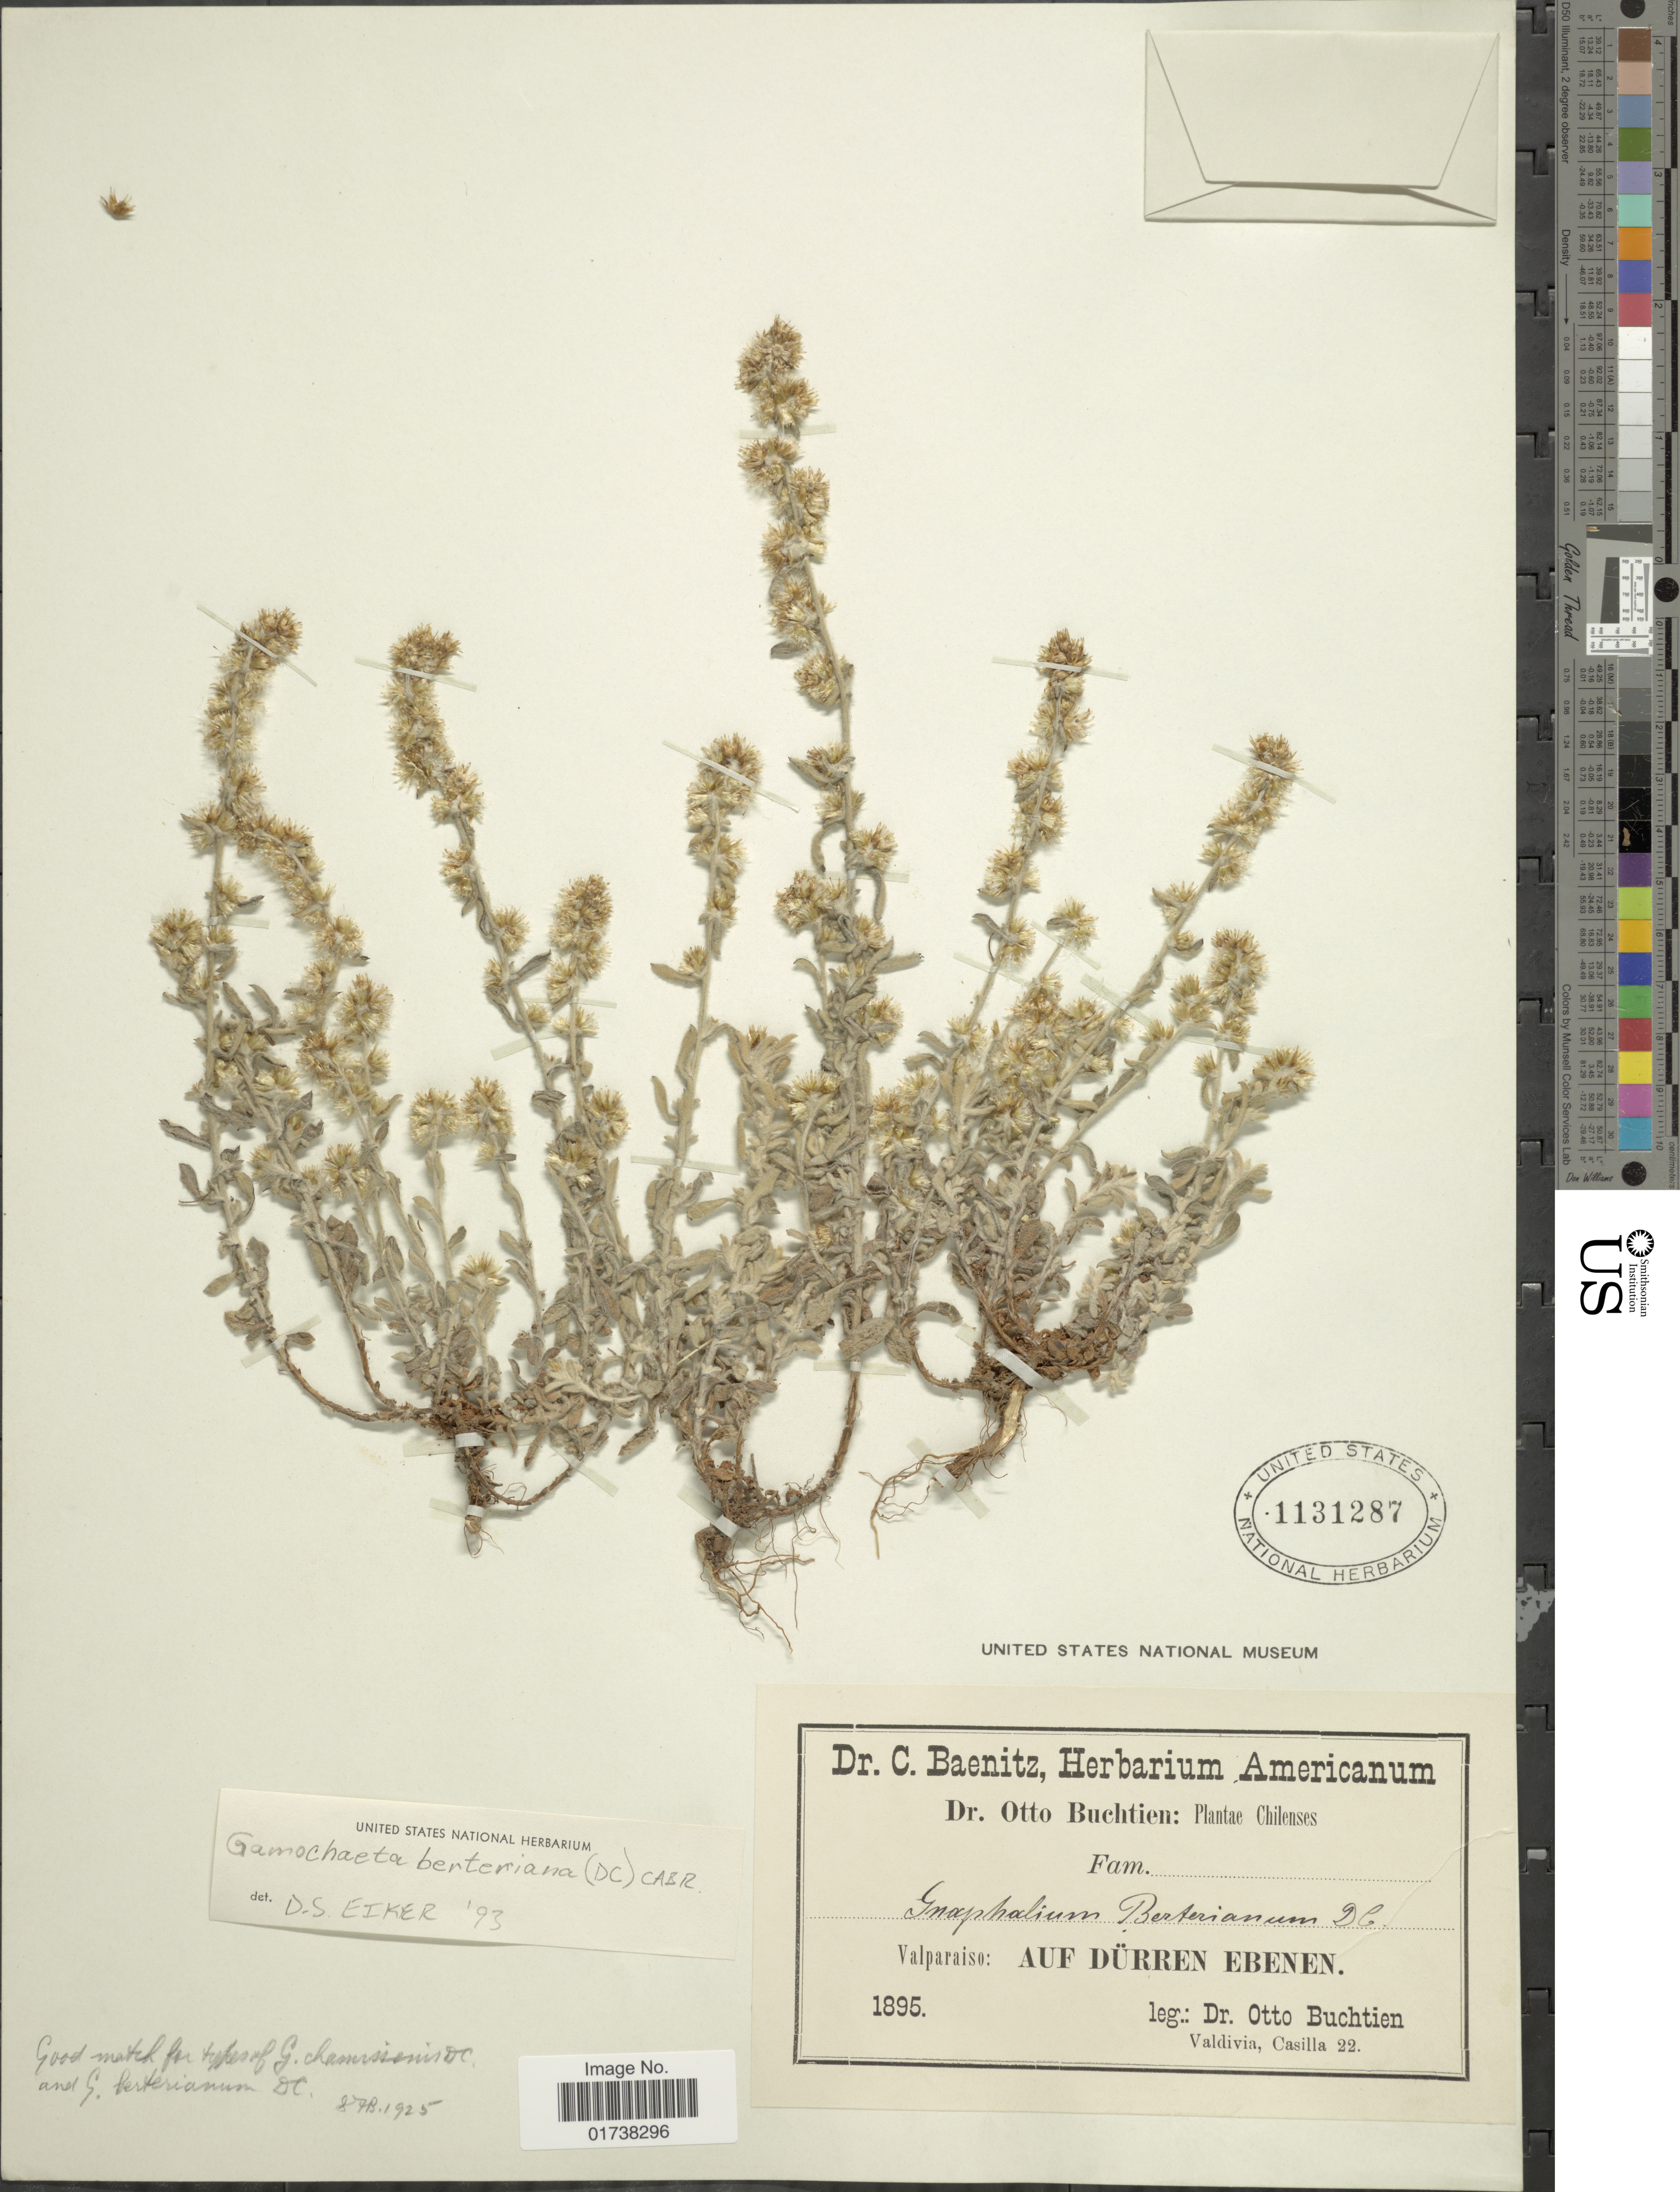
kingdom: Plantae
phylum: Tracheophyta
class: Magnoliopsida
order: Asterales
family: Asteraceae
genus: Gamochaeta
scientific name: Gamochaeta berteroana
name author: (DC.) Cabrera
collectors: O. Buchtien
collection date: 1895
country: Chile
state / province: Valparaíso (V)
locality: Auf Dürren Ebenen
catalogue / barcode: US 1131287